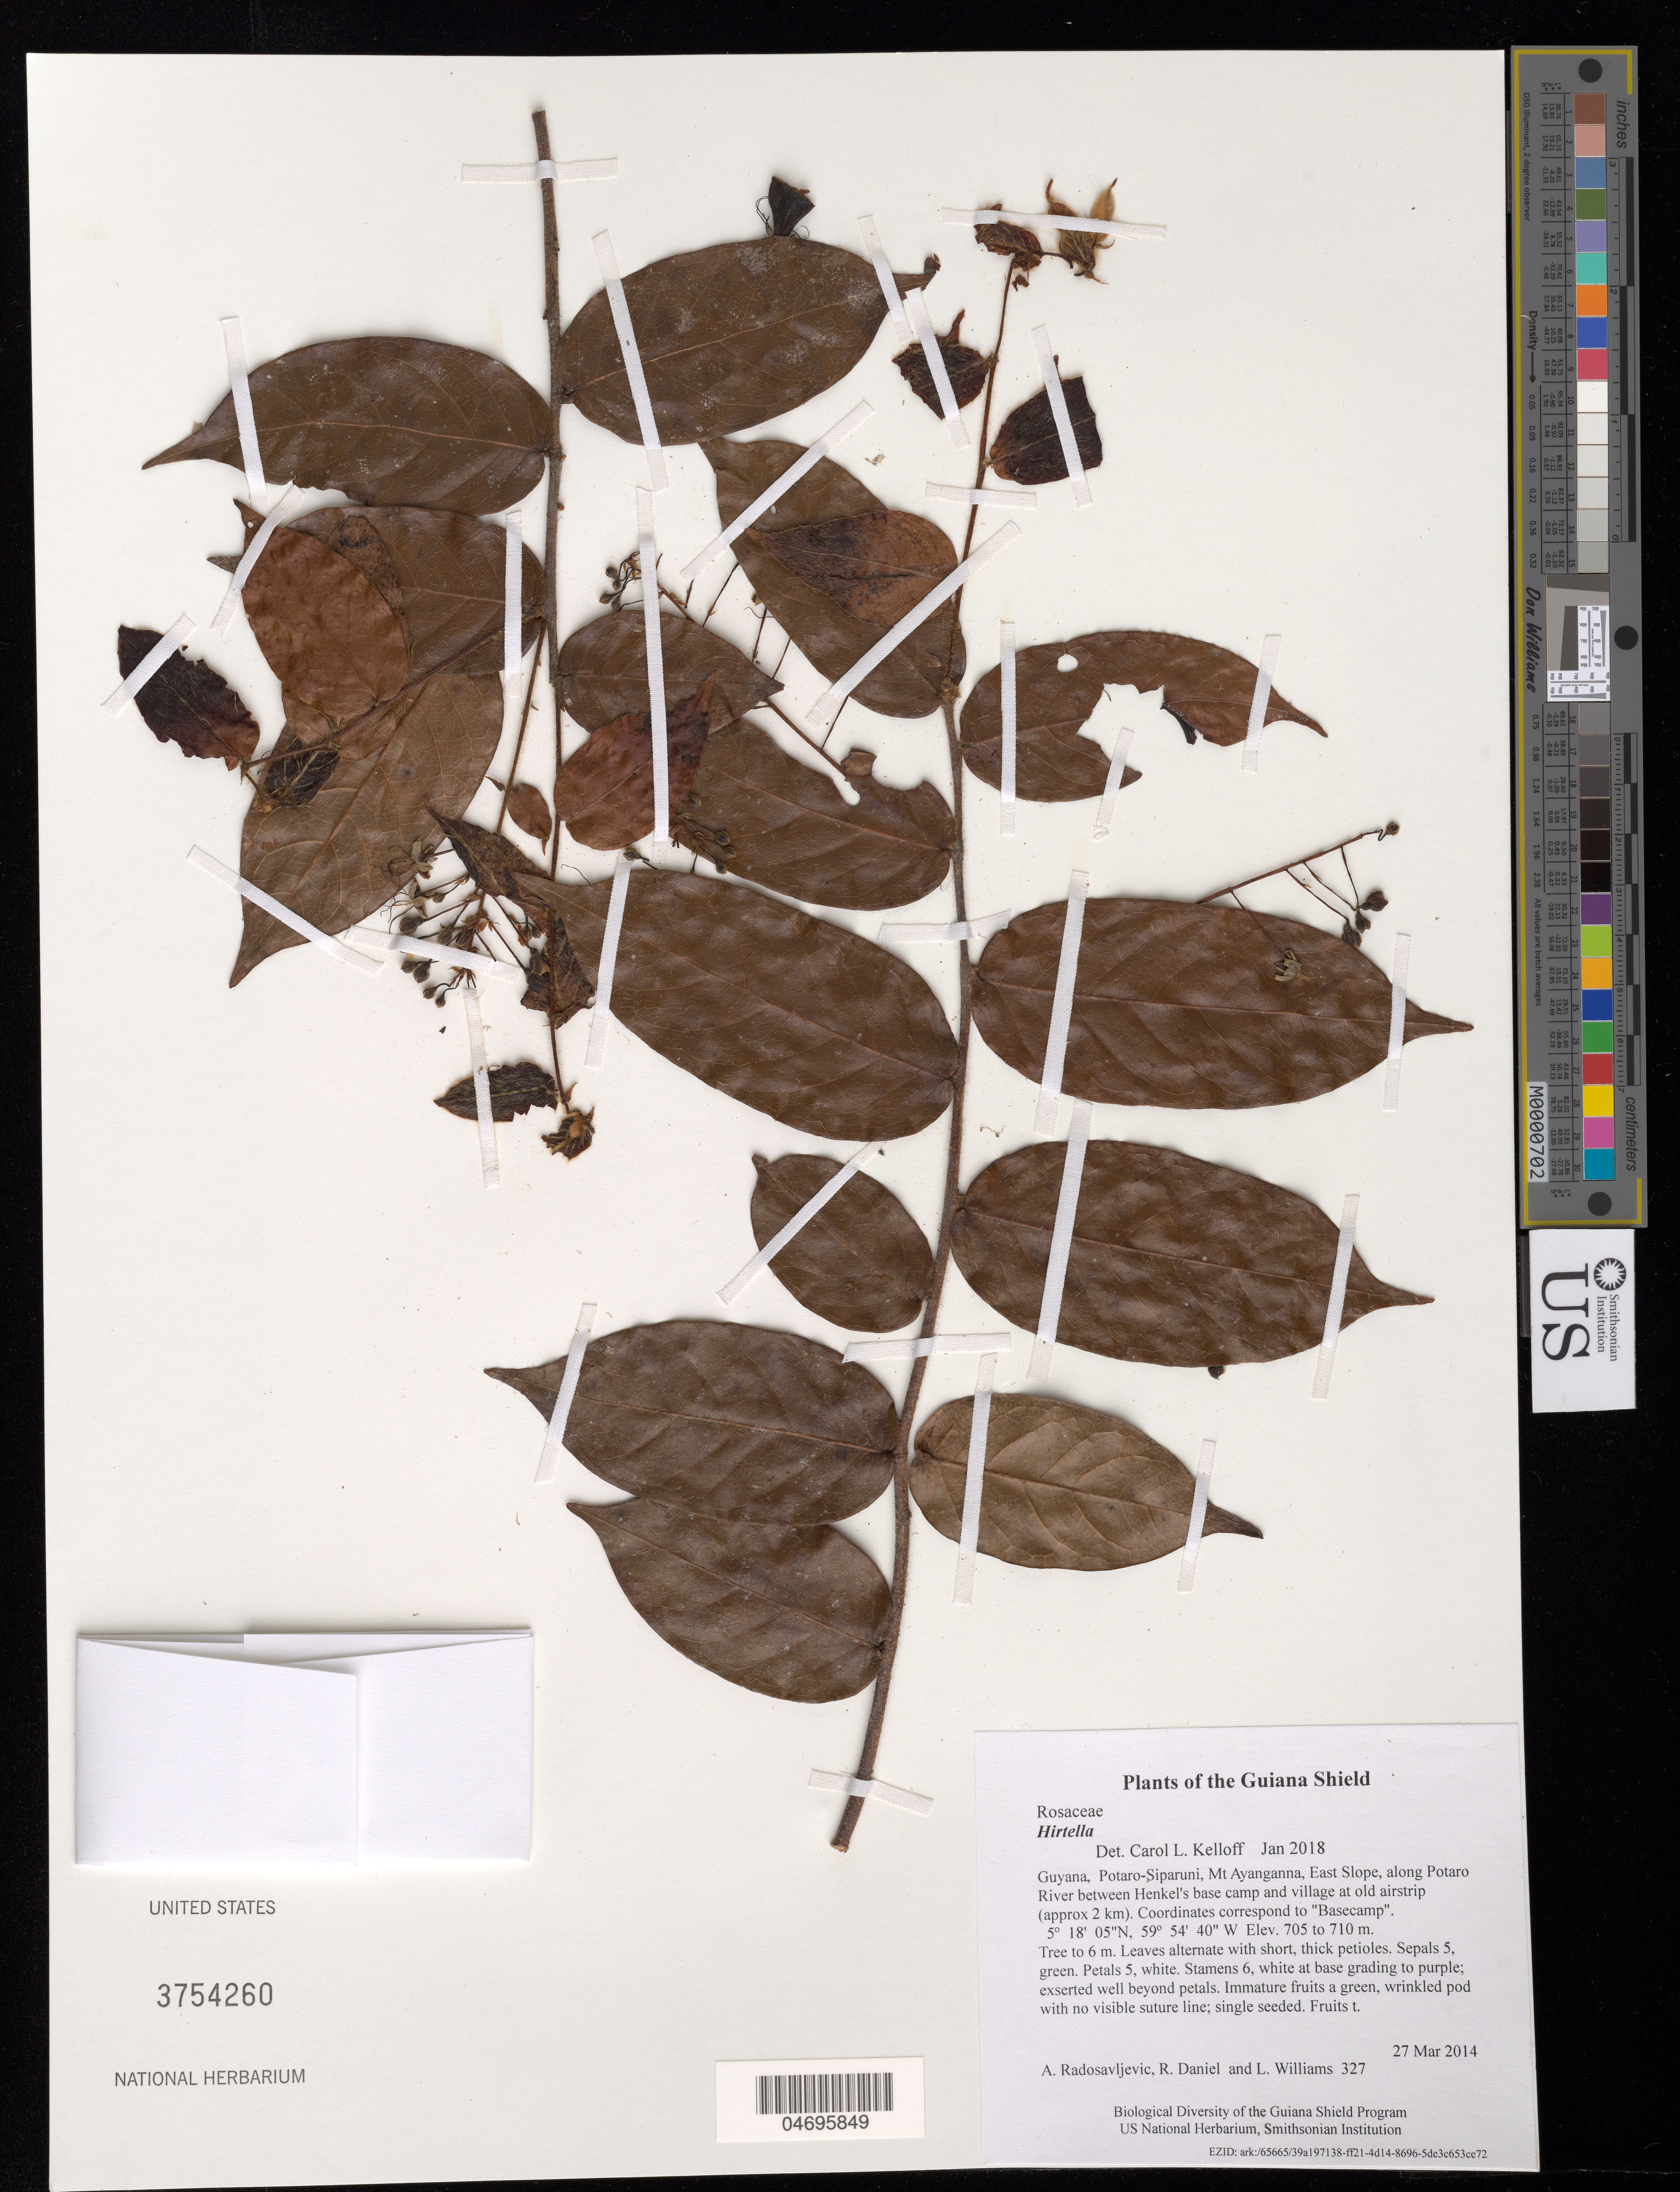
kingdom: Plantae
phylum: Tracheophyta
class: Magnoliopsida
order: Malpighiales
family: Chrysobalanaceae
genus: Hirtella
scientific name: Hirtella sp.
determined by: Kelloff, Carol L.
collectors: A. Radosavljevic, R. Daniel & L. Williams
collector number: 327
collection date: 2014-03-27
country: Guyana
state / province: Potaro-Siparuni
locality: Mt Ayanganna, East Slope, along Potaro River between Henkel's base camp and village at old airstrip (approx 2 km). Coordinates correspond to "Basecamp".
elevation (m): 705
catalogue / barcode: US 3754260